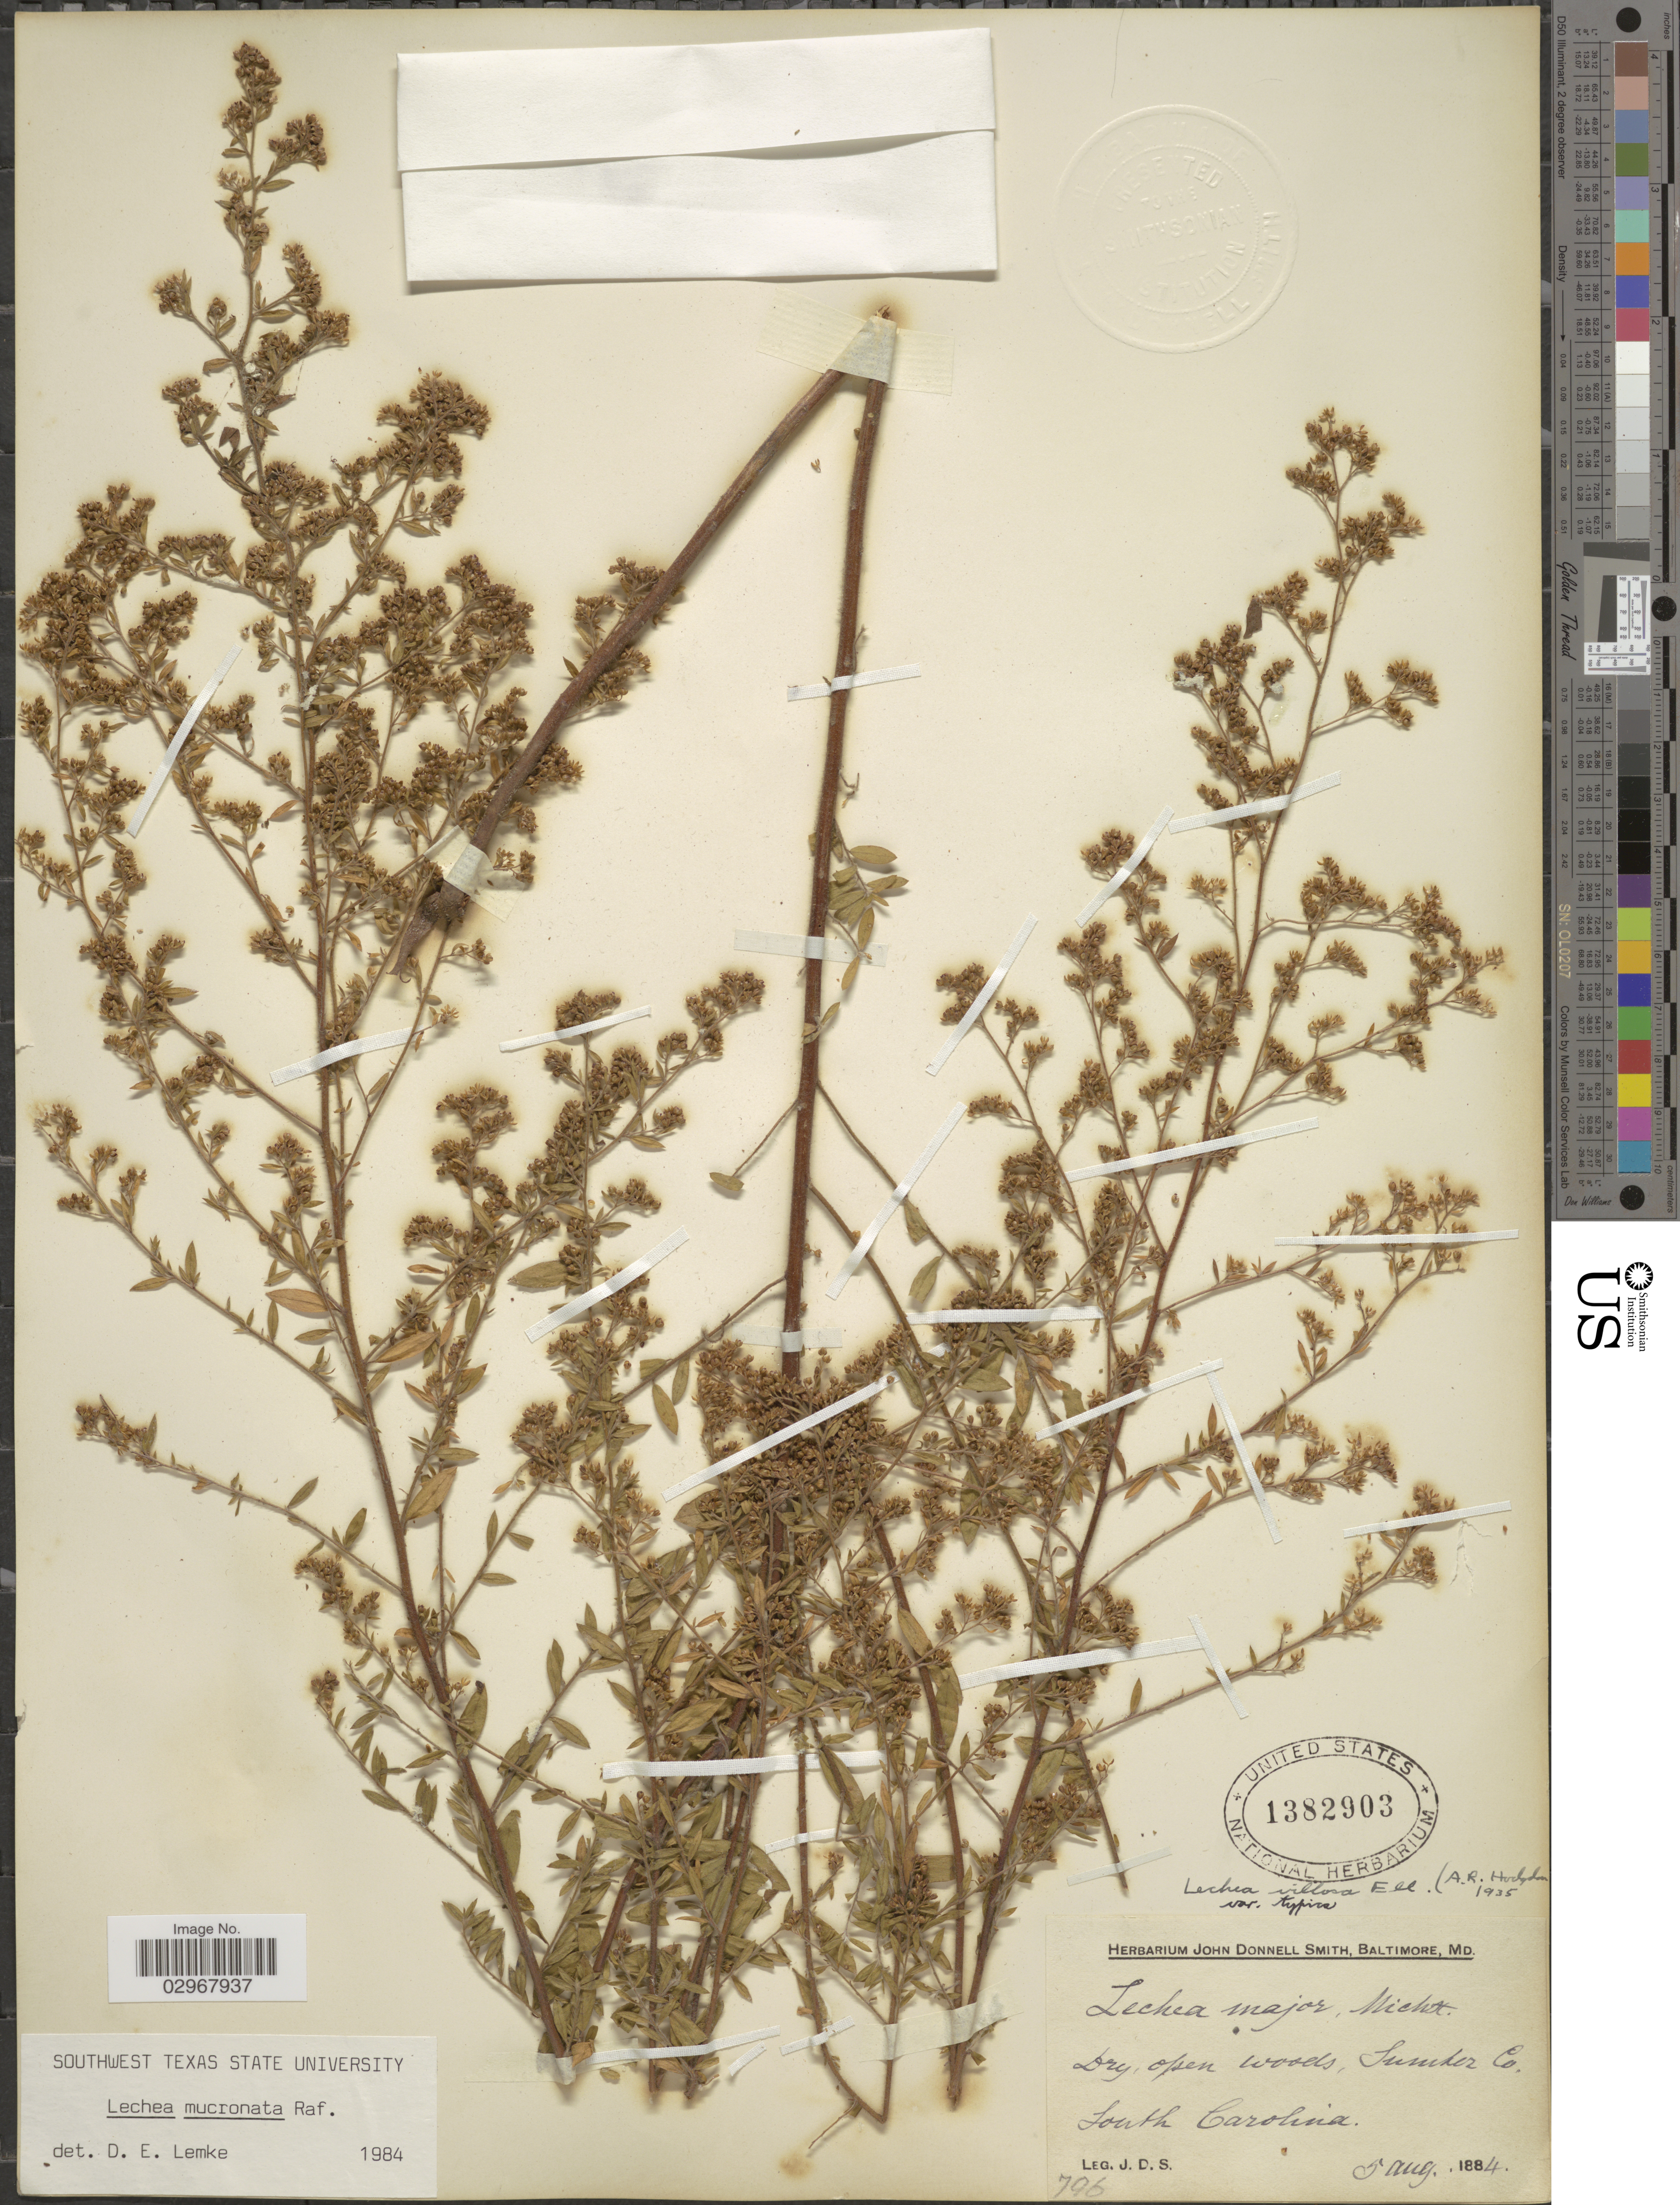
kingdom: Plantae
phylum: Tracheophyta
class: Magnoliopsida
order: Malvales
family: Cistaceae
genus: Lechea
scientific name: Lechea mucronata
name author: Raf.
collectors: J. Donnell Smith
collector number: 796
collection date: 1884-08-05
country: United States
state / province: South Carolina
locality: Dry, open woods, Sumter Co.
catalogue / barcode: US 1382903